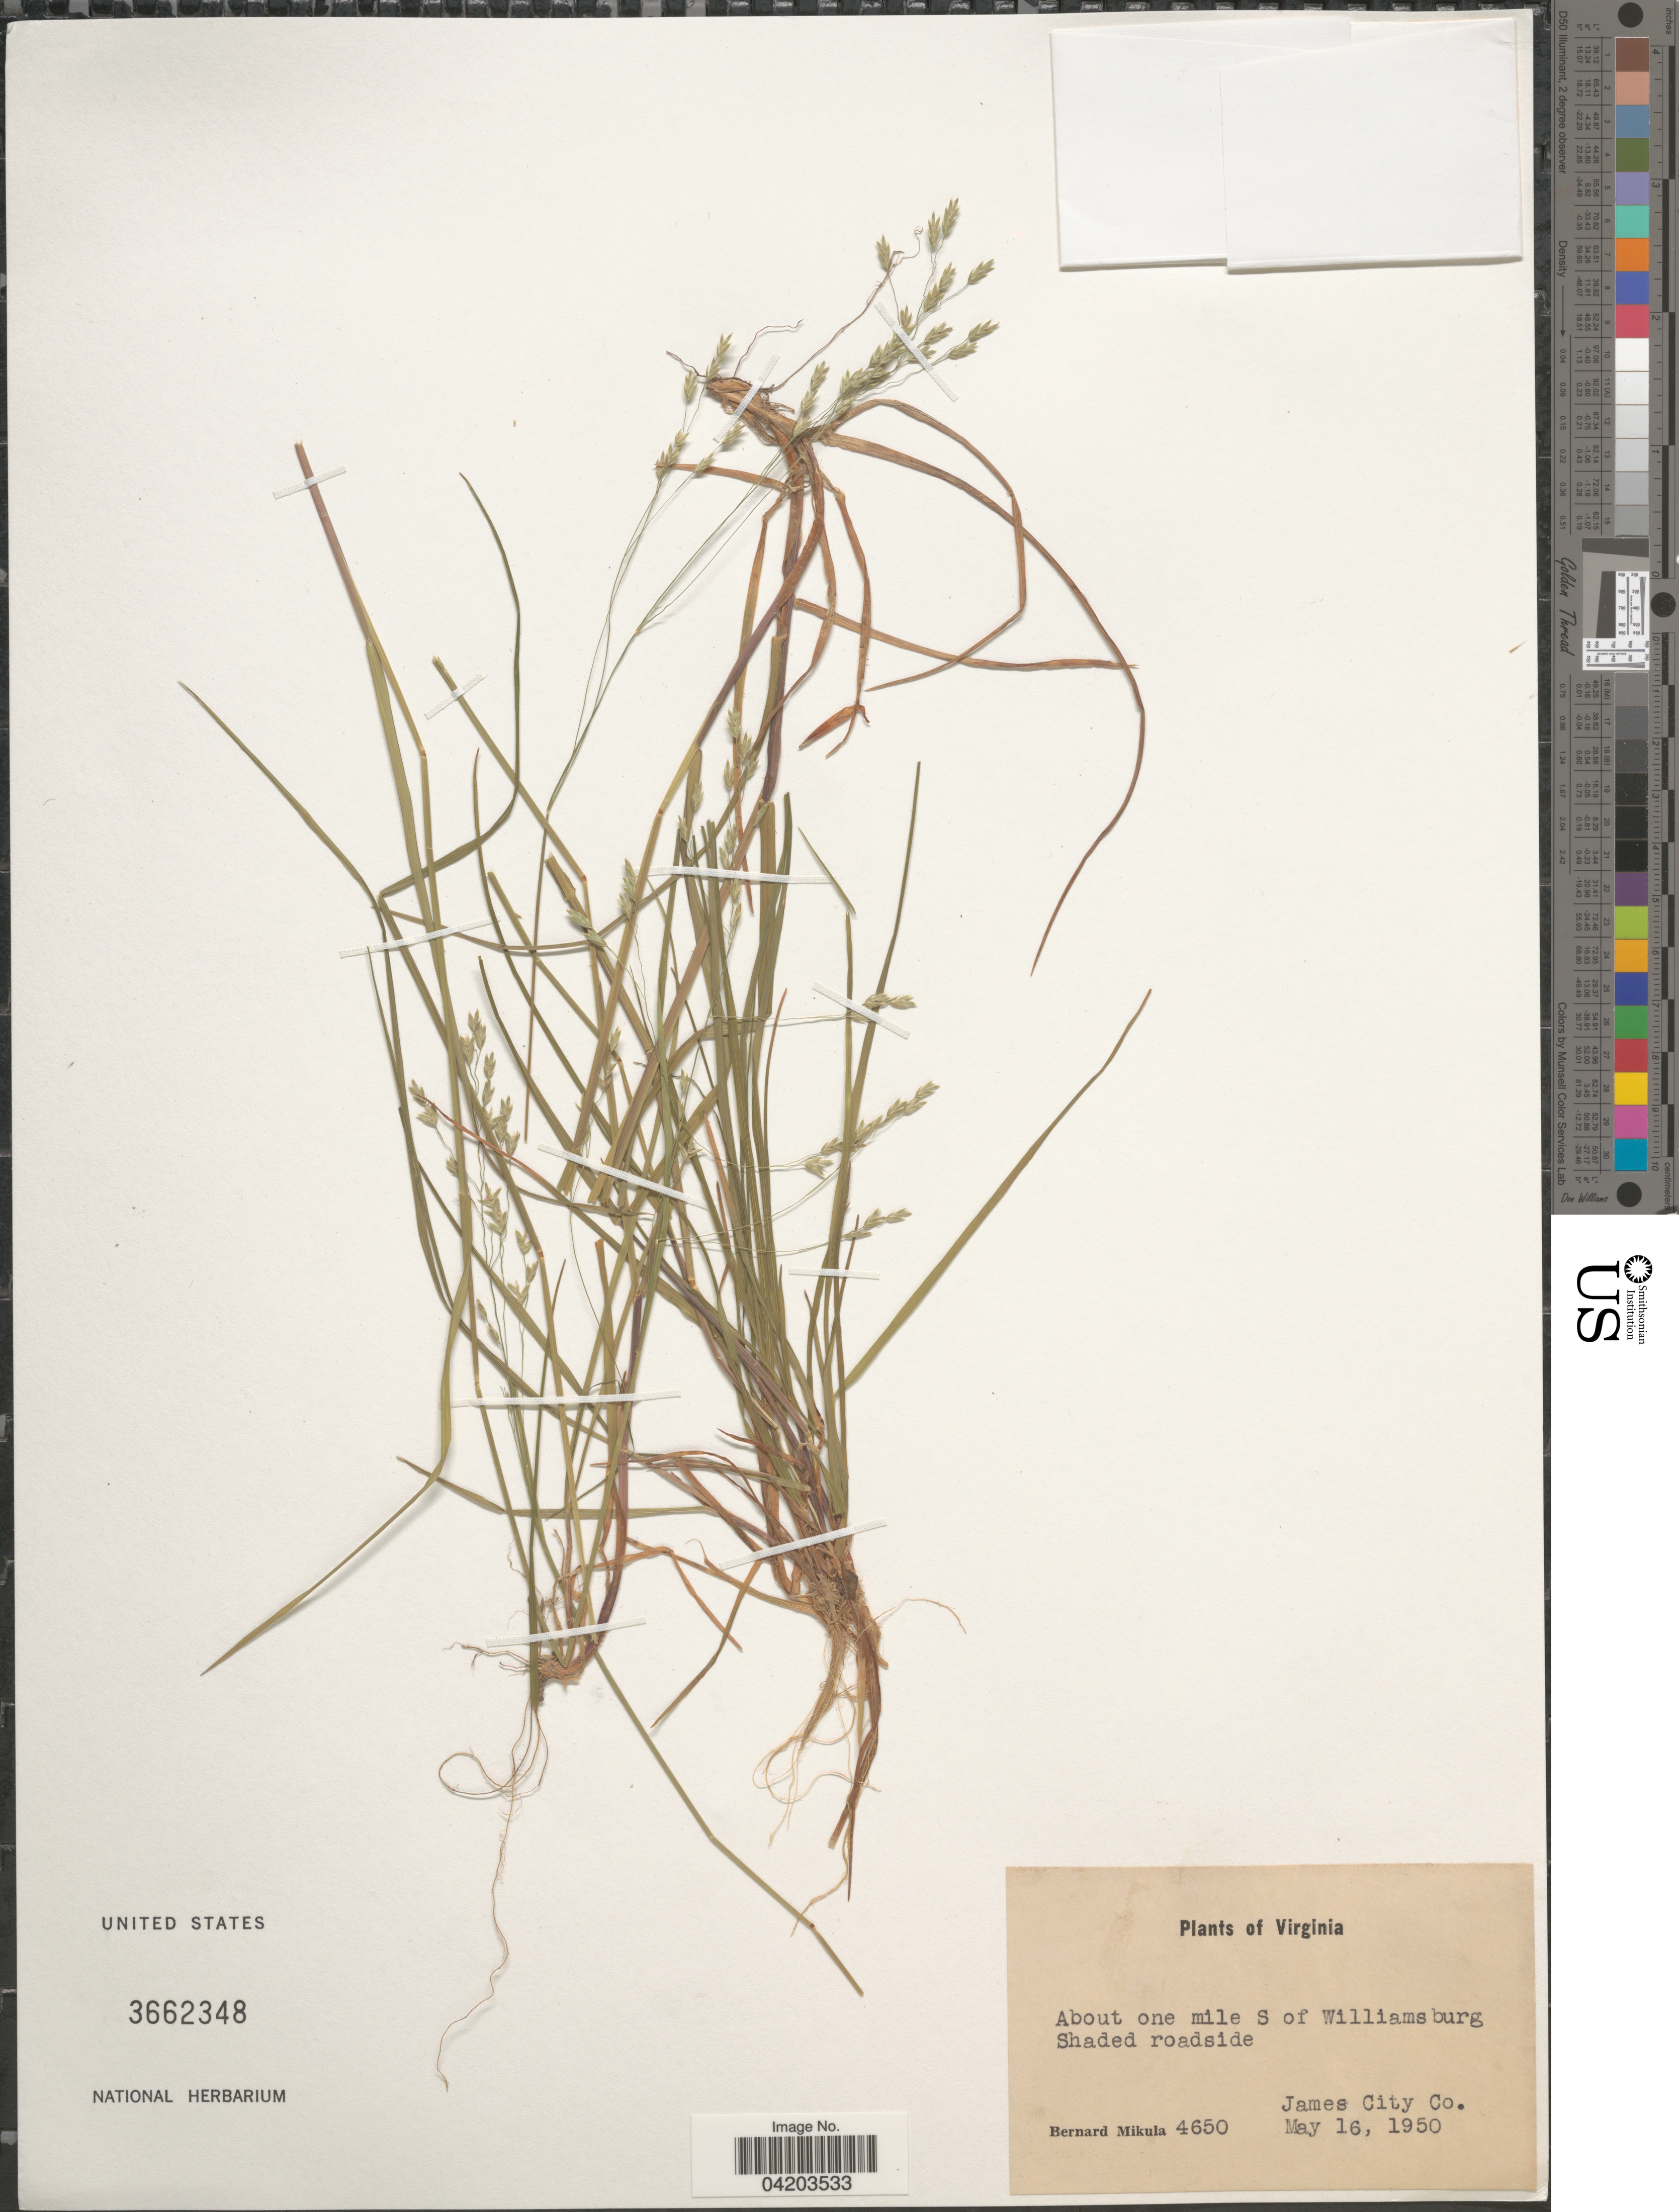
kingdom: Plantae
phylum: Tracheophyta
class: Liliopsida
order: Poales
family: Poaceae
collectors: B. Mikula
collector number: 4650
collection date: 1950-05-16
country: United States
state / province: Virginia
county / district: James City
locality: About one mile S of Williamsburg.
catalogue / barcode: US 3662348